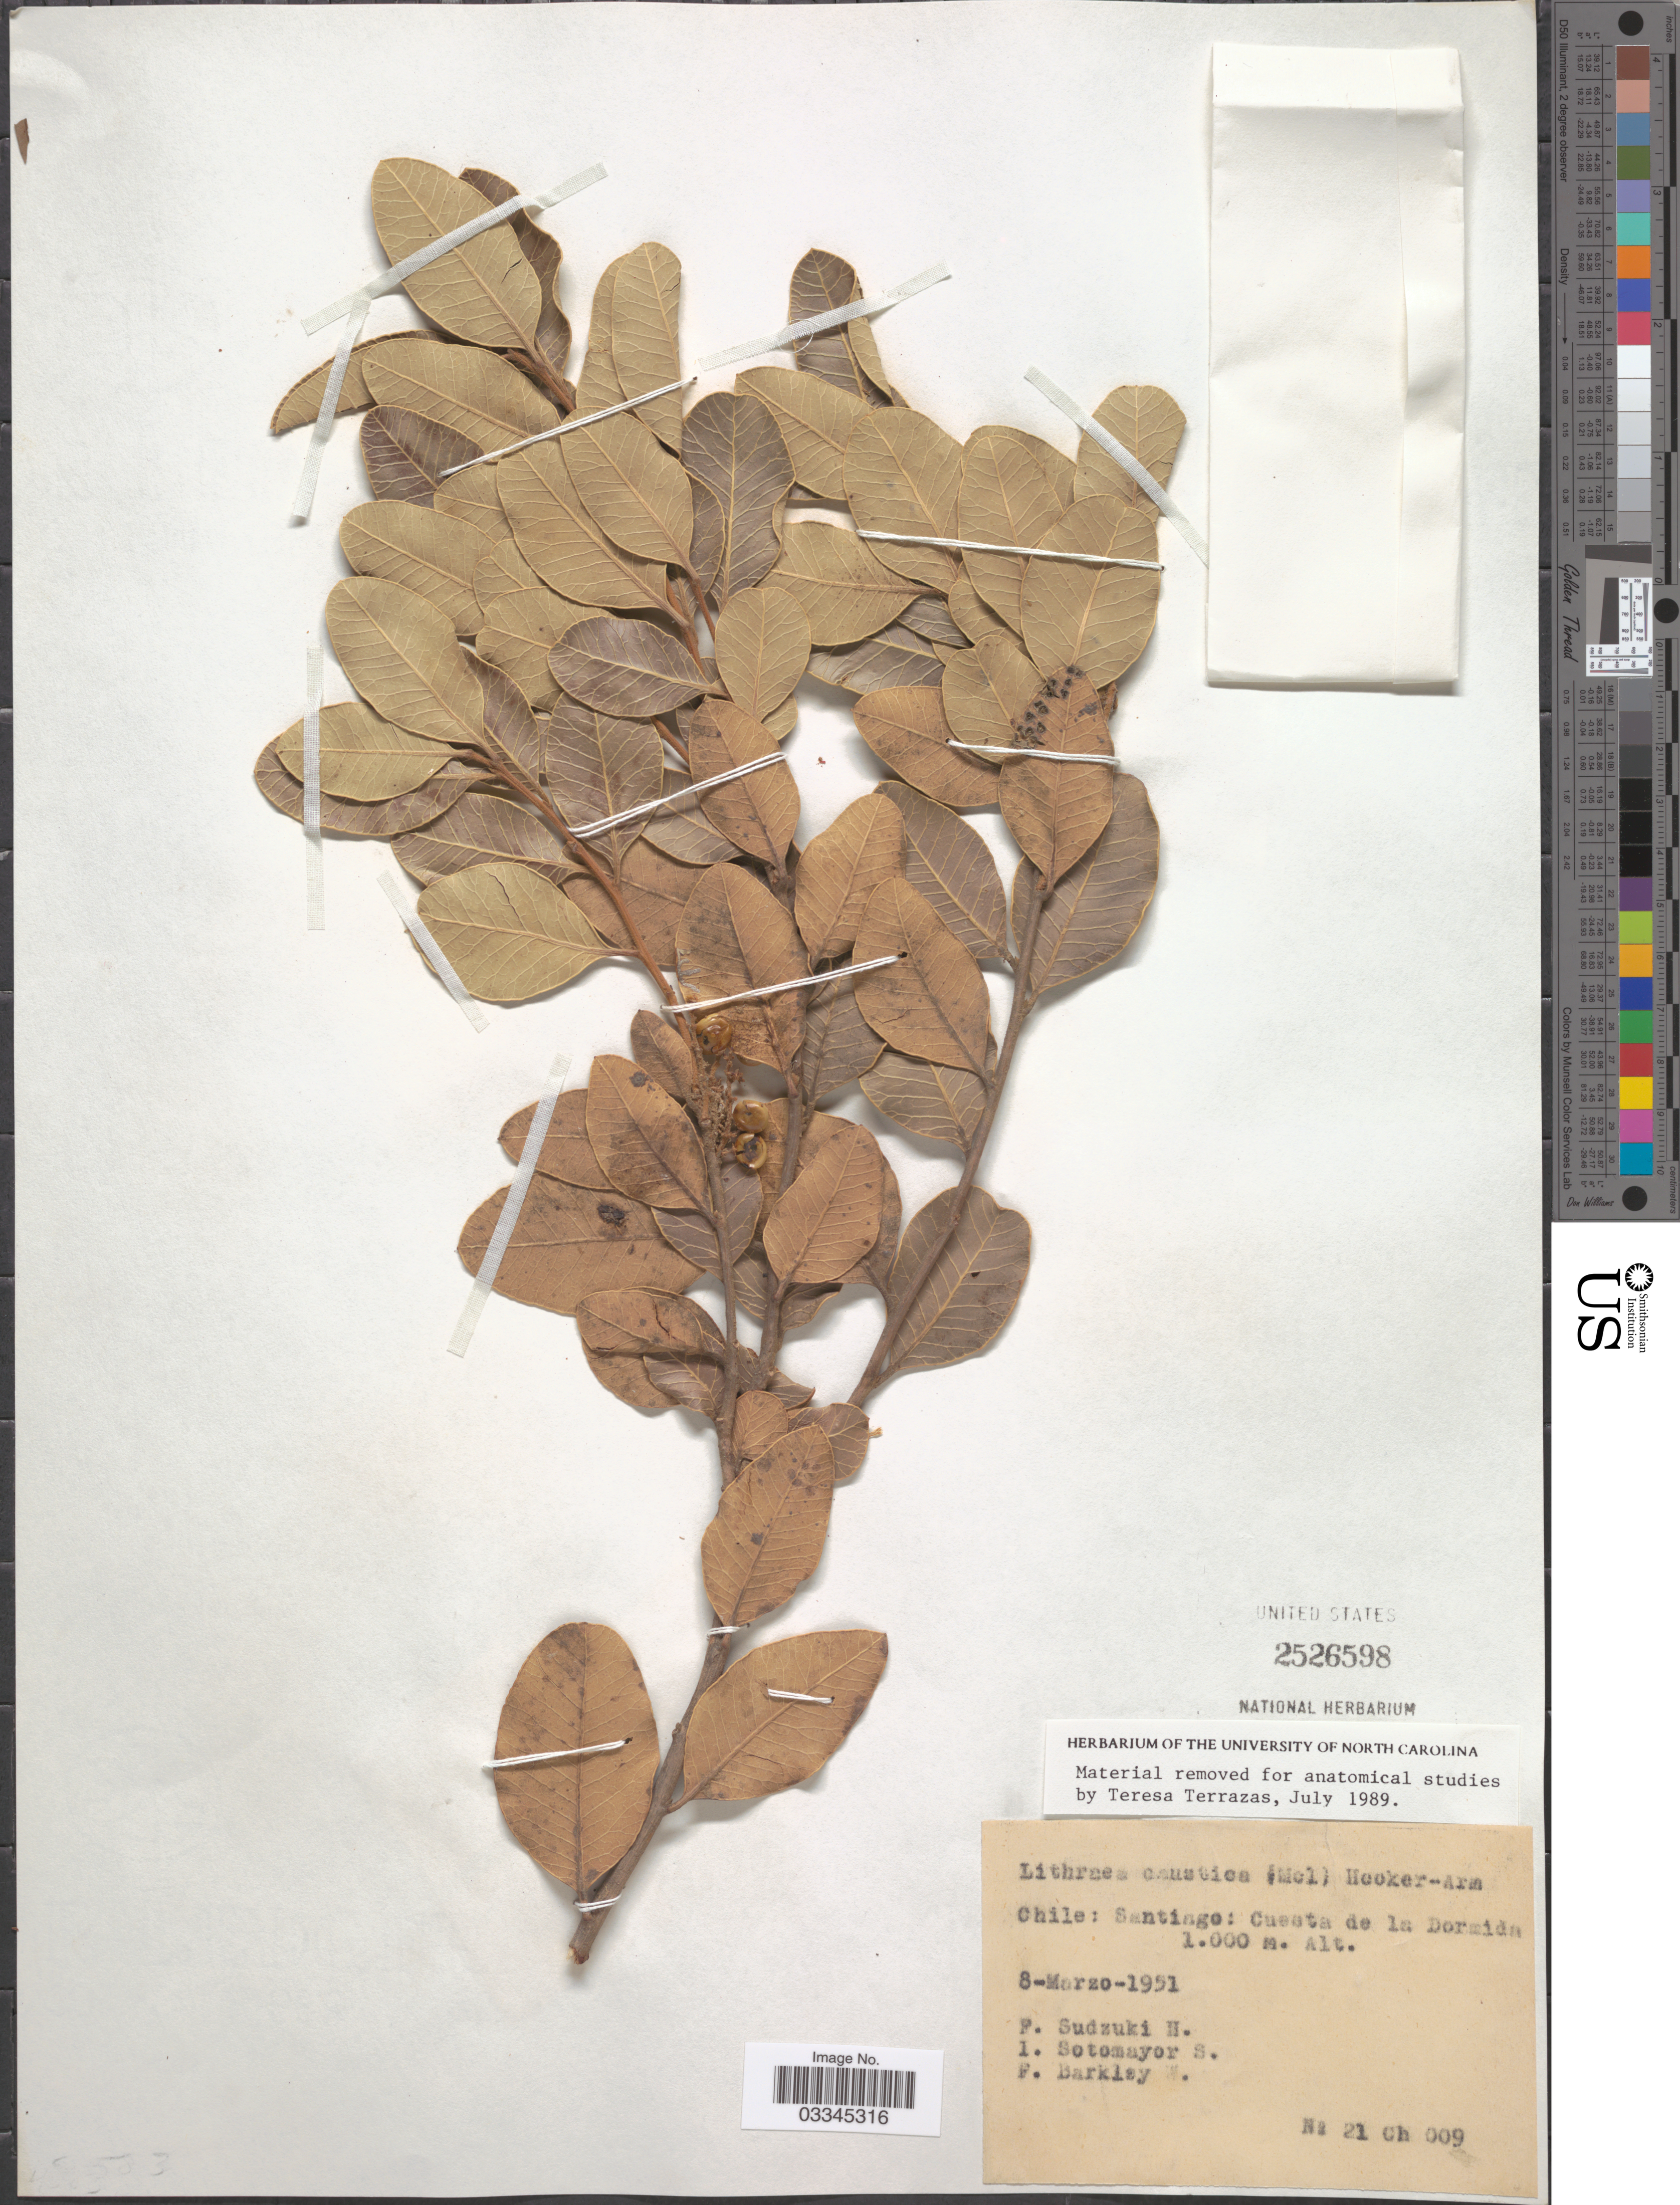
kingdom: Plantae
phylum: Tracheophyta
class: Magnoliopsida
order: Sapindales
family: Anacardiaceae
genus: Lithraea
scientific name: Lithraea caustica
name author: (Molina) Hook. & Arn.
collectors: F. Sudzuki H., I. Sotomayor S. & F. Barkley W.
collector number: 21 Ch 009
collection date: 1951-03-08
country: Chile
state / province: Región Metropolitana (RM)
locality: Santiago: Cuesta de la Dormida.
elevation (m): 1000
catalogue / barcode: US 2526598